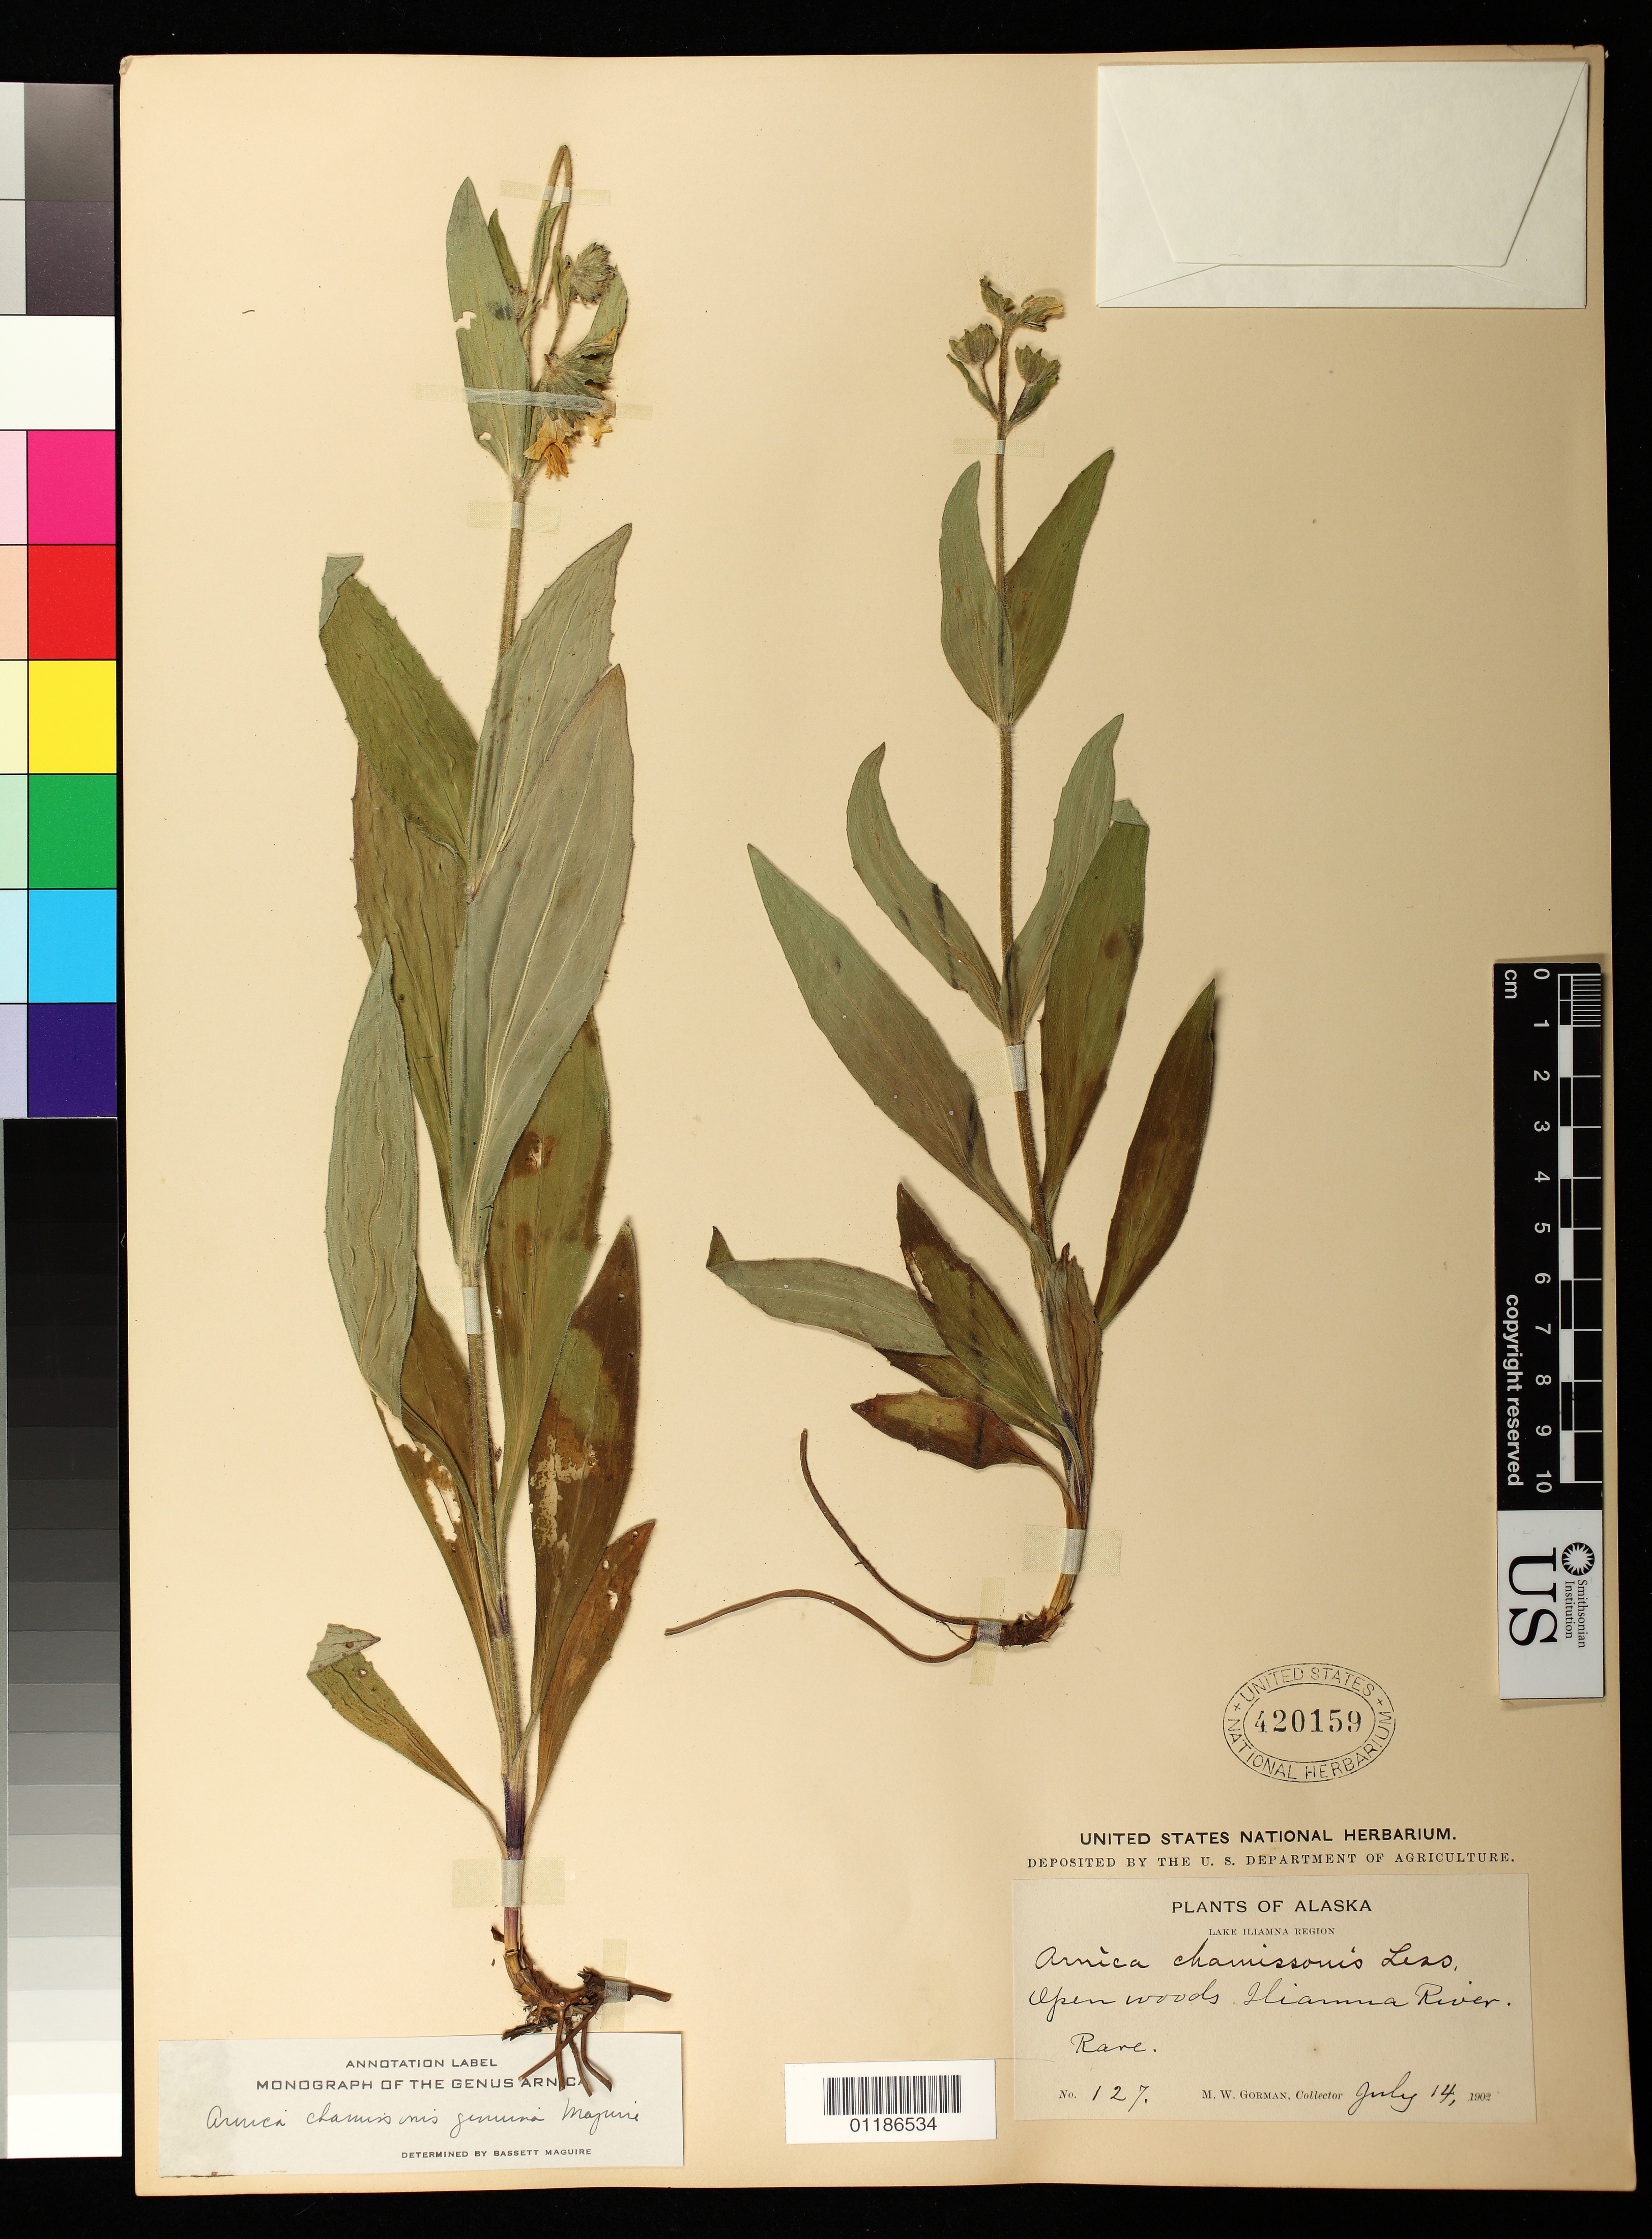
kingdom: Plantae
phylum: Tracheophyta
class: Magnoliopsida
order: Asterales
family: Asteraceae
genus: Arnica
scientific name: Arnica chamissonis subsp. genuina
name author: Maguire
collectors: M. W. Gorman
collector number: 127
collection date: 1902-07-14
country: United States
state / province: Alaska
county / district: Lake and Peninsula Borough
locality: Open woods and glades Iliamna River.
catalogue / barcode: US 420159